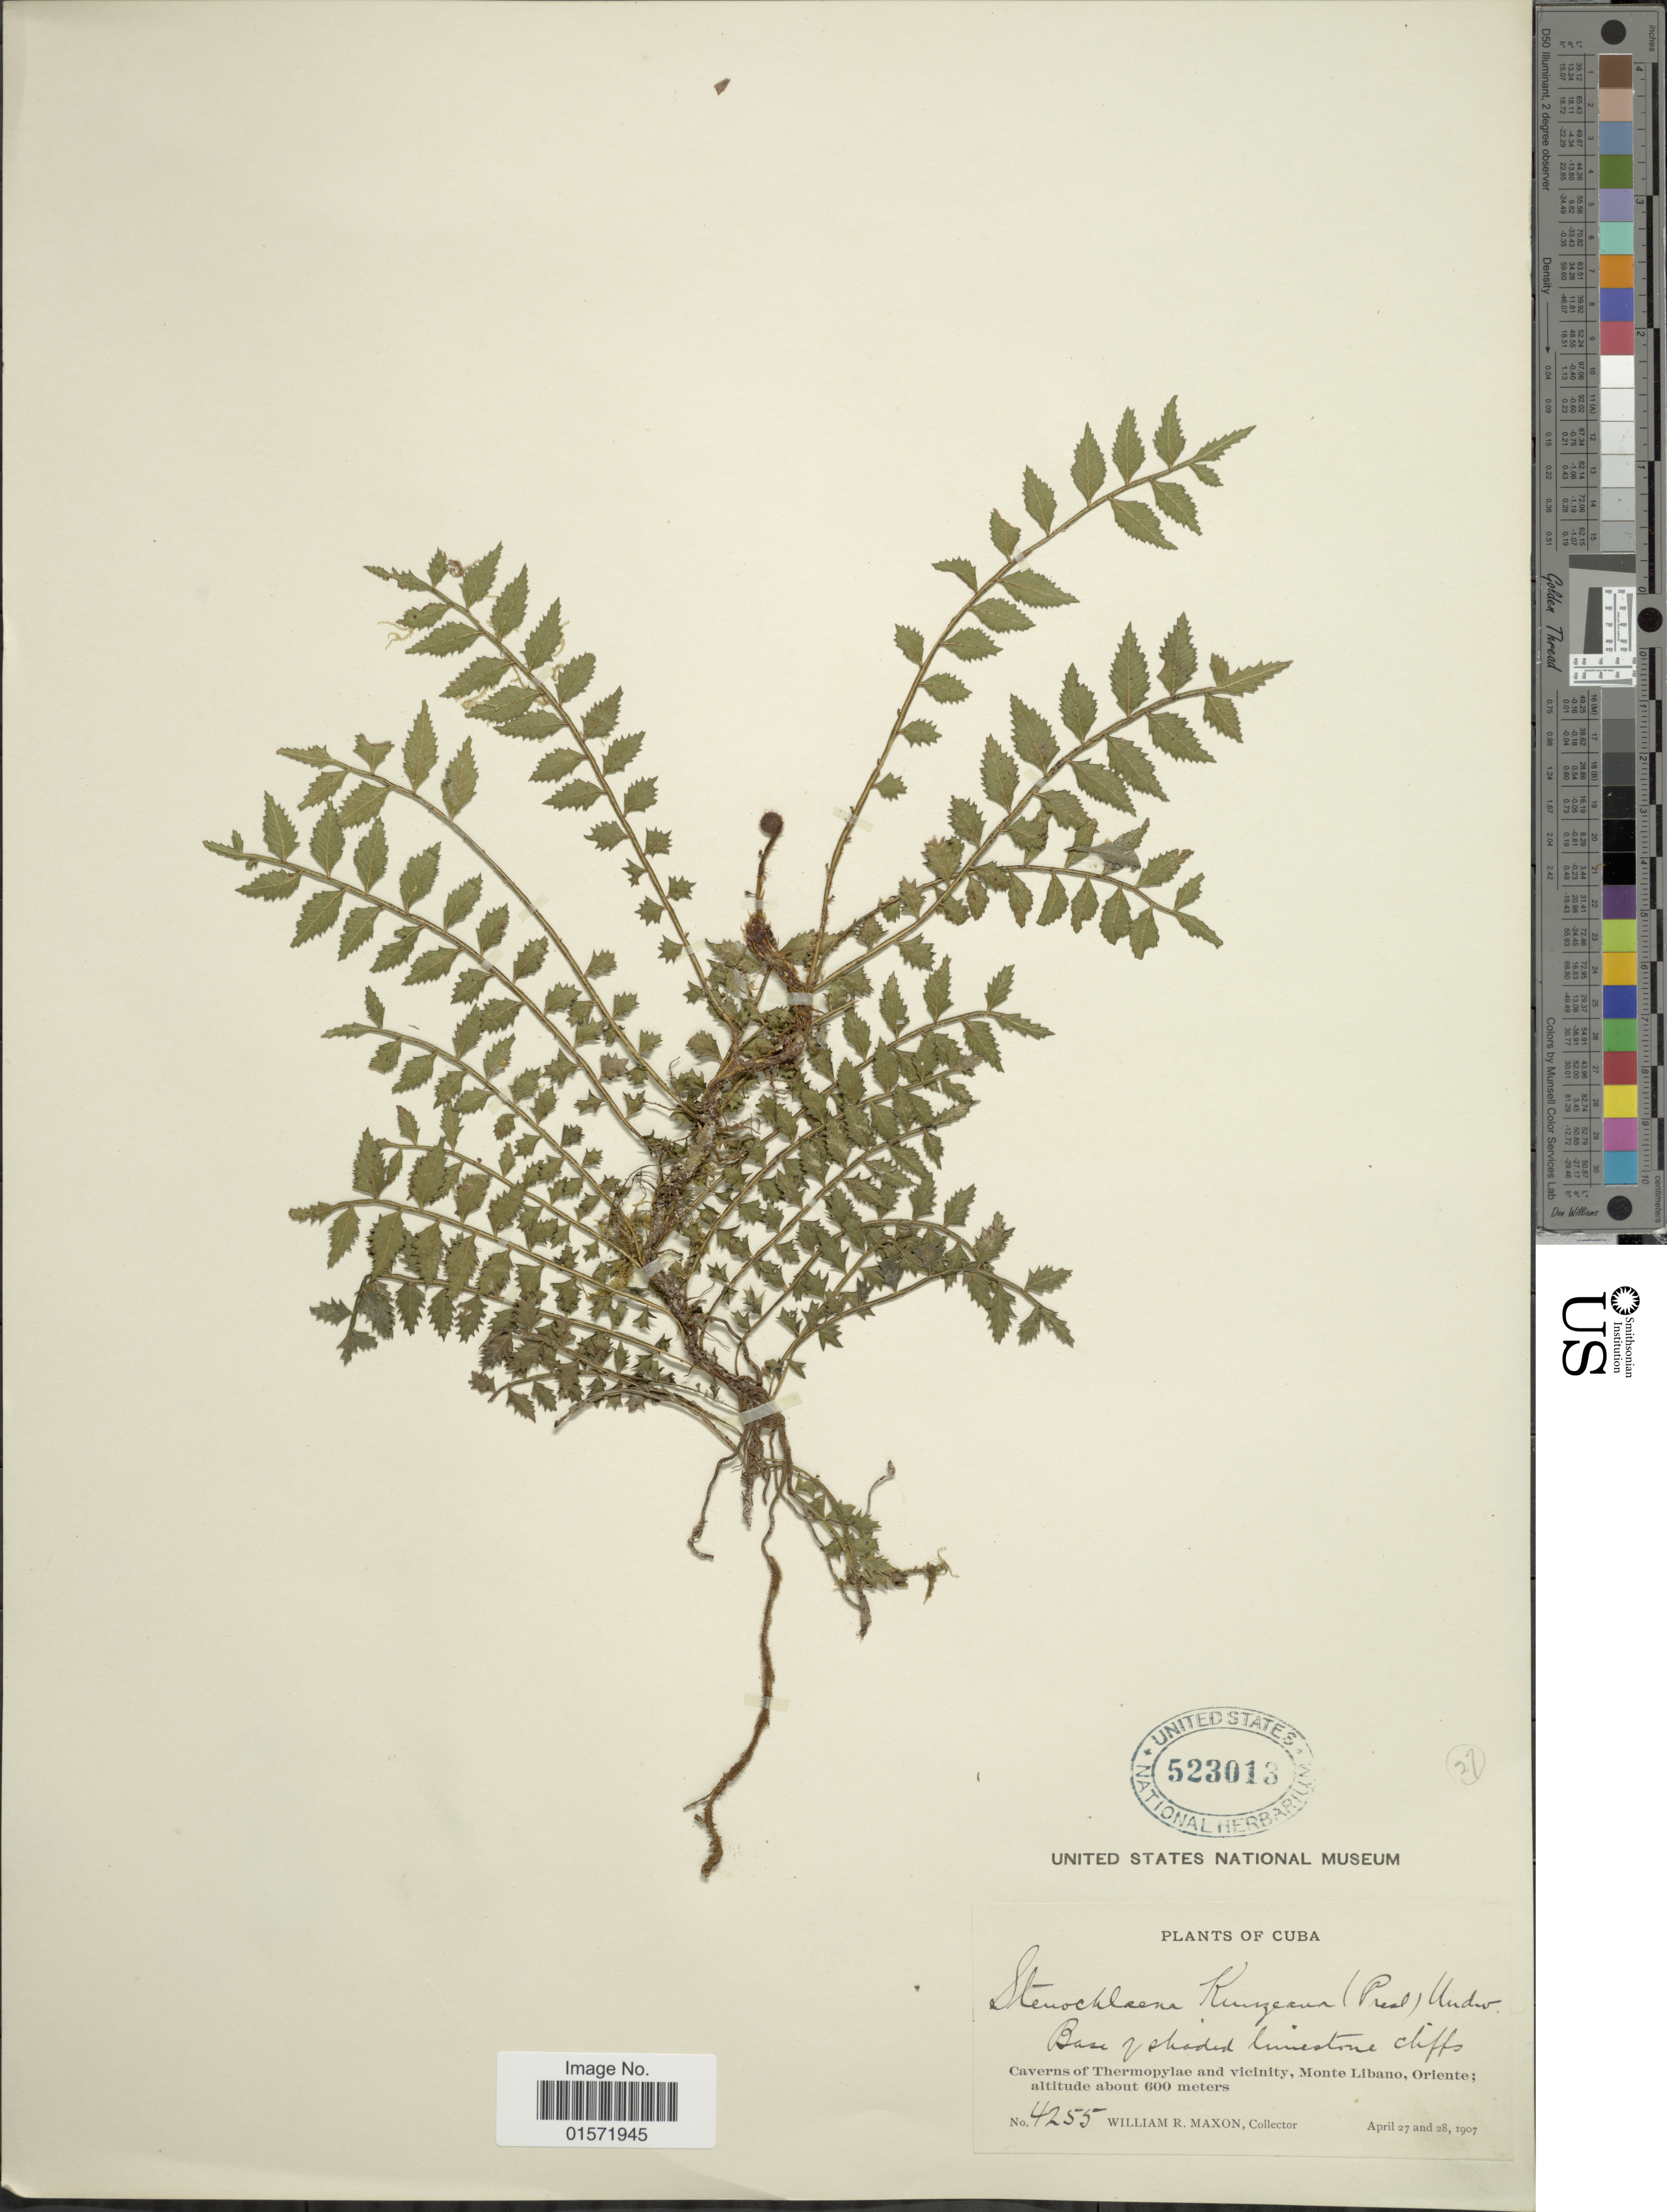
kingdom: Plantae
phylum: Tracheophyta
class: Polypodiopsida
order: Polypodiales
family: Lomariopsidaceae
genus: Lomariopsis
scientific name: Lomariopsis kunzeana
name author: (Underw.) Holttum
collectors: W. R. Maxon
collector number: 4255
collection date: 1907-04-27/1907-04-28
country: Cuba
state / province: Oriente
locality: Caverns of Thermopylae and vicinity, Monte Libano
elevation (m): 600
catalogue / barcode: US 523013